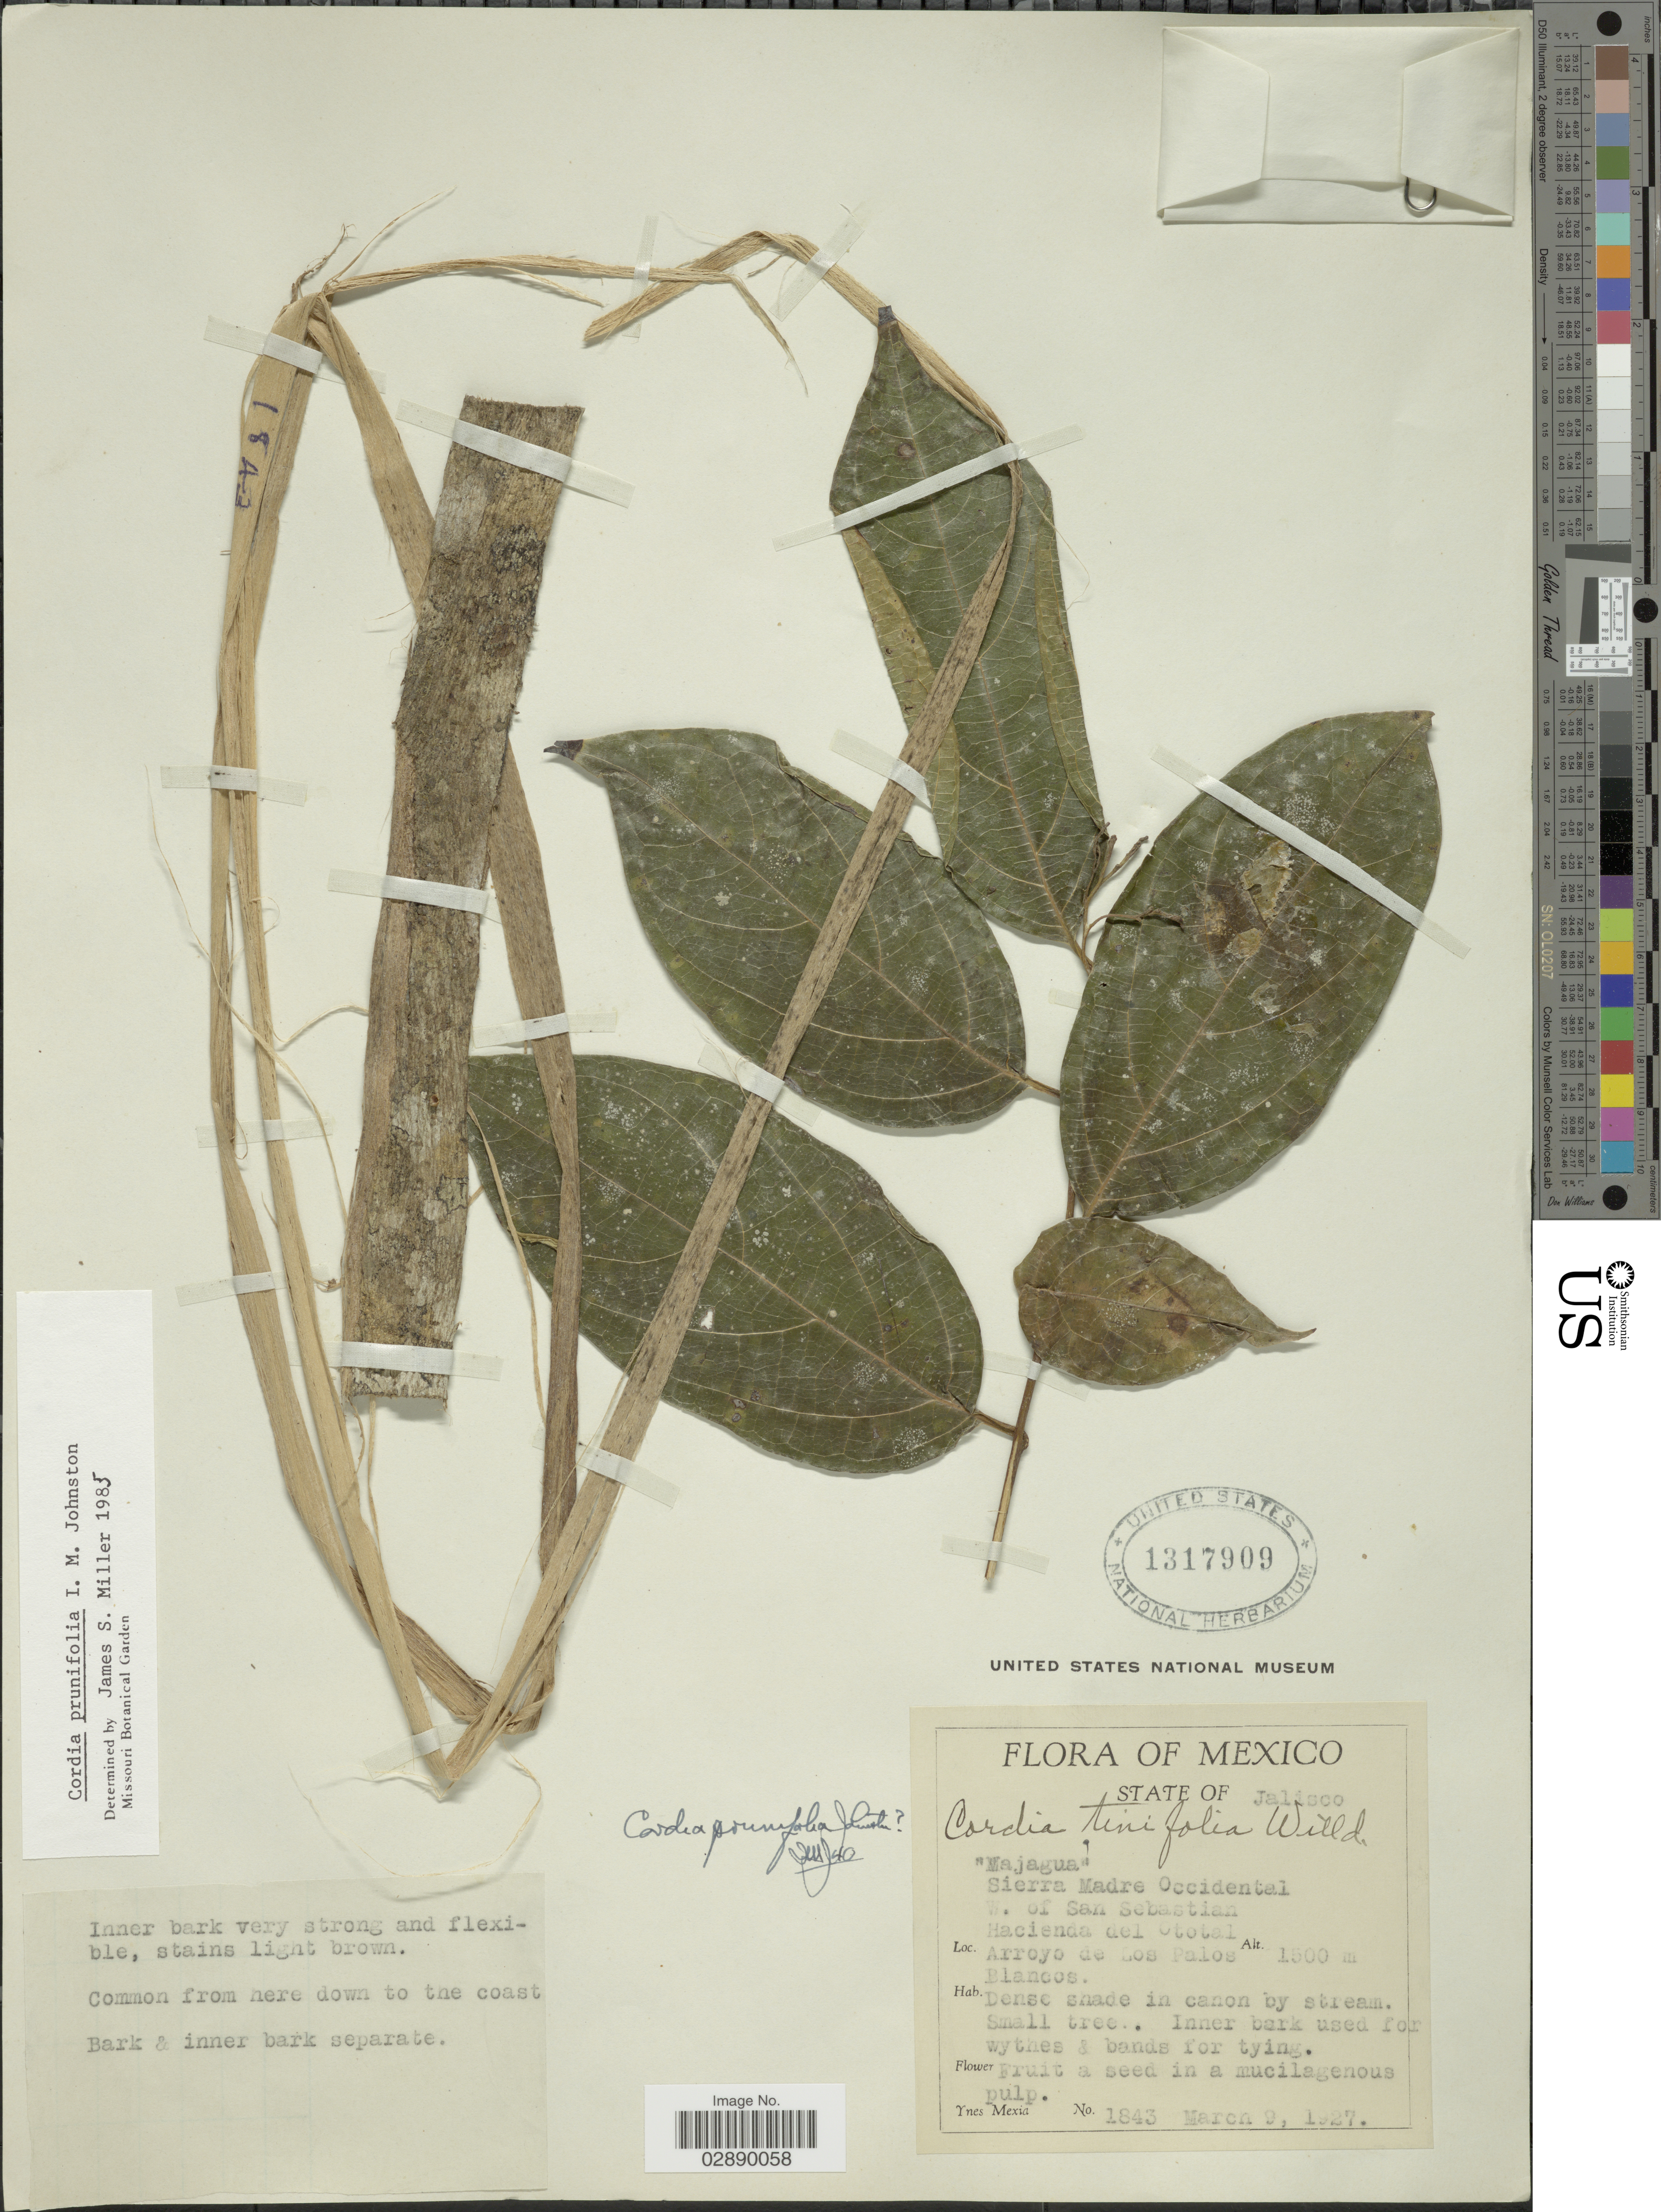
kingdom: Plantae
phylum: Tracheophyta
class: Magnoliopsida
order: Boraginales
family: Cordiaceae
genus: Cordia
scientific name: Cordia prunifolia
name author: I.M. Johnst.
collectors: Y. Mexia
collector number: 1843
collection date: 1927-03-09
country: Mexico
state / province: Jalisco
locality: Sierra Madre Occidental, W. of San Sebastian. Hacienda del Ototal. Arroyo de Los Palos.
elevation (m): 1500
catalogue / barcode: US 1317909